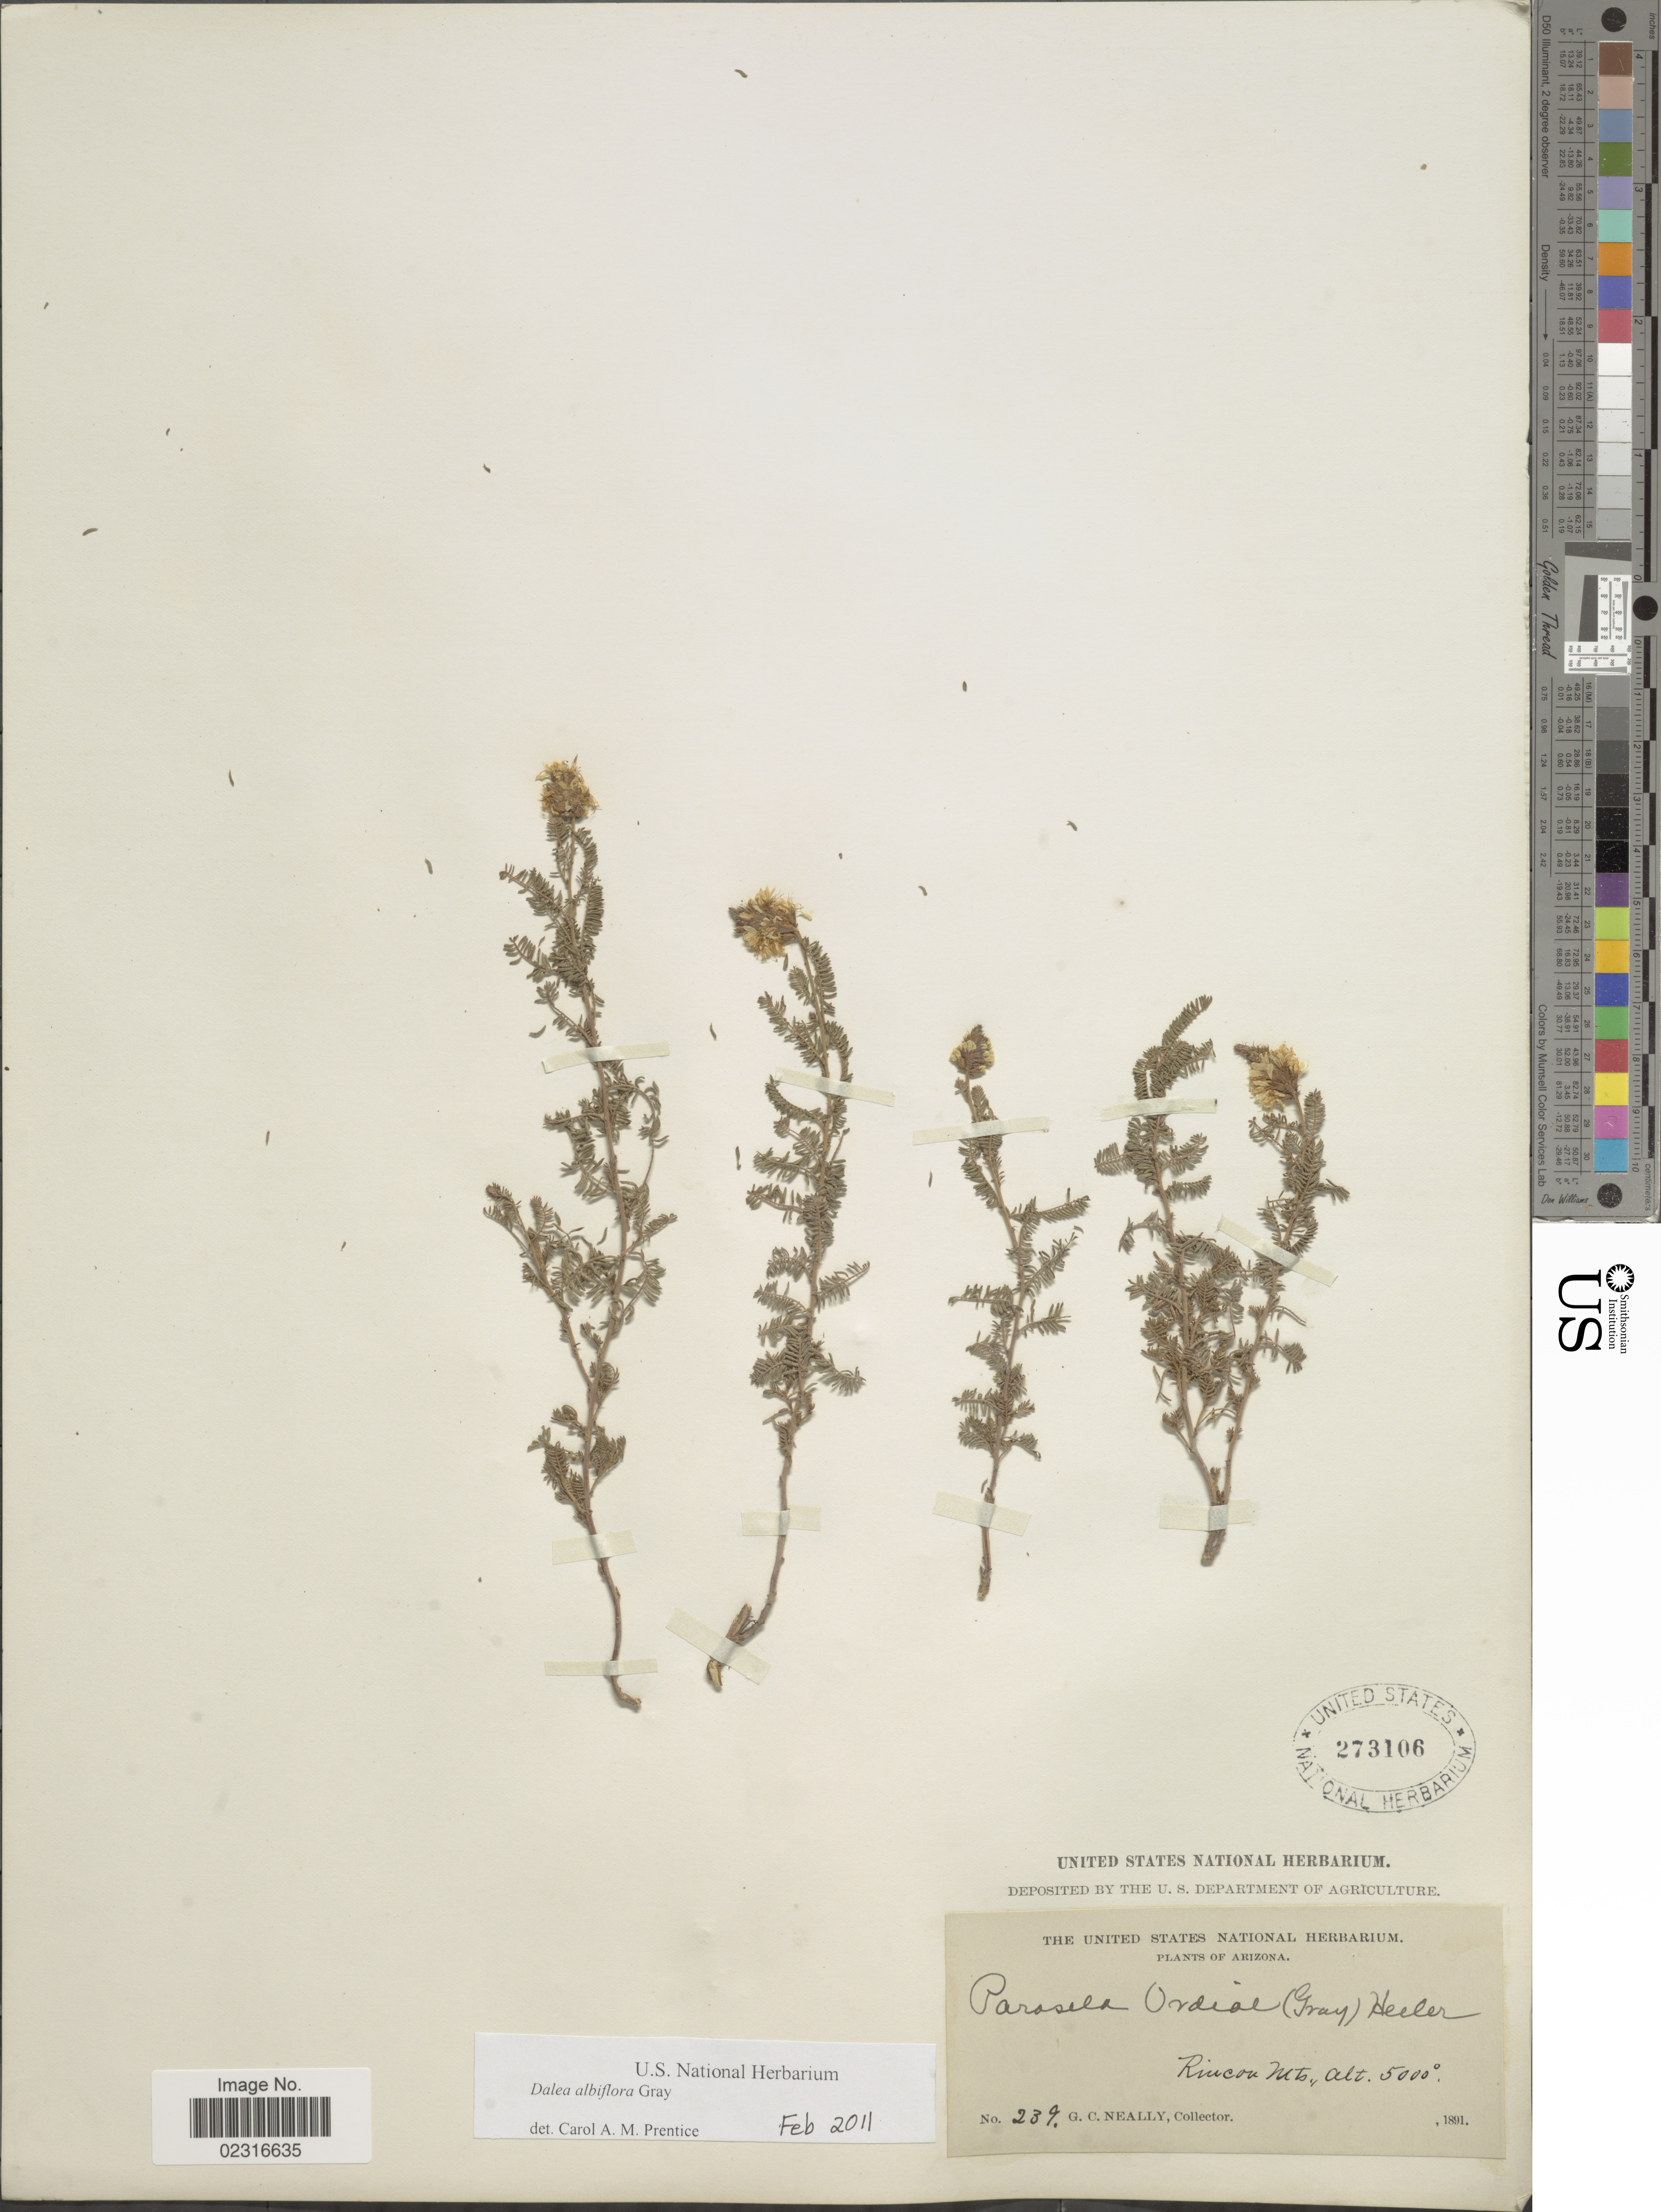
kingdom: Plantae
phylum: Tracheophyta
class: Magnoliopsida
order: Fabales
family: Fabaceae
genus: Dalea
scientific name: Dalea albiflora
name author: A. Gray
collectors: G. Neally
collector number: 239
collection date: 1891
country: United States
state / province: Arizona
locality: Riucou Mts.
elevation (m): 1524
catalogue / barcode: US 273106